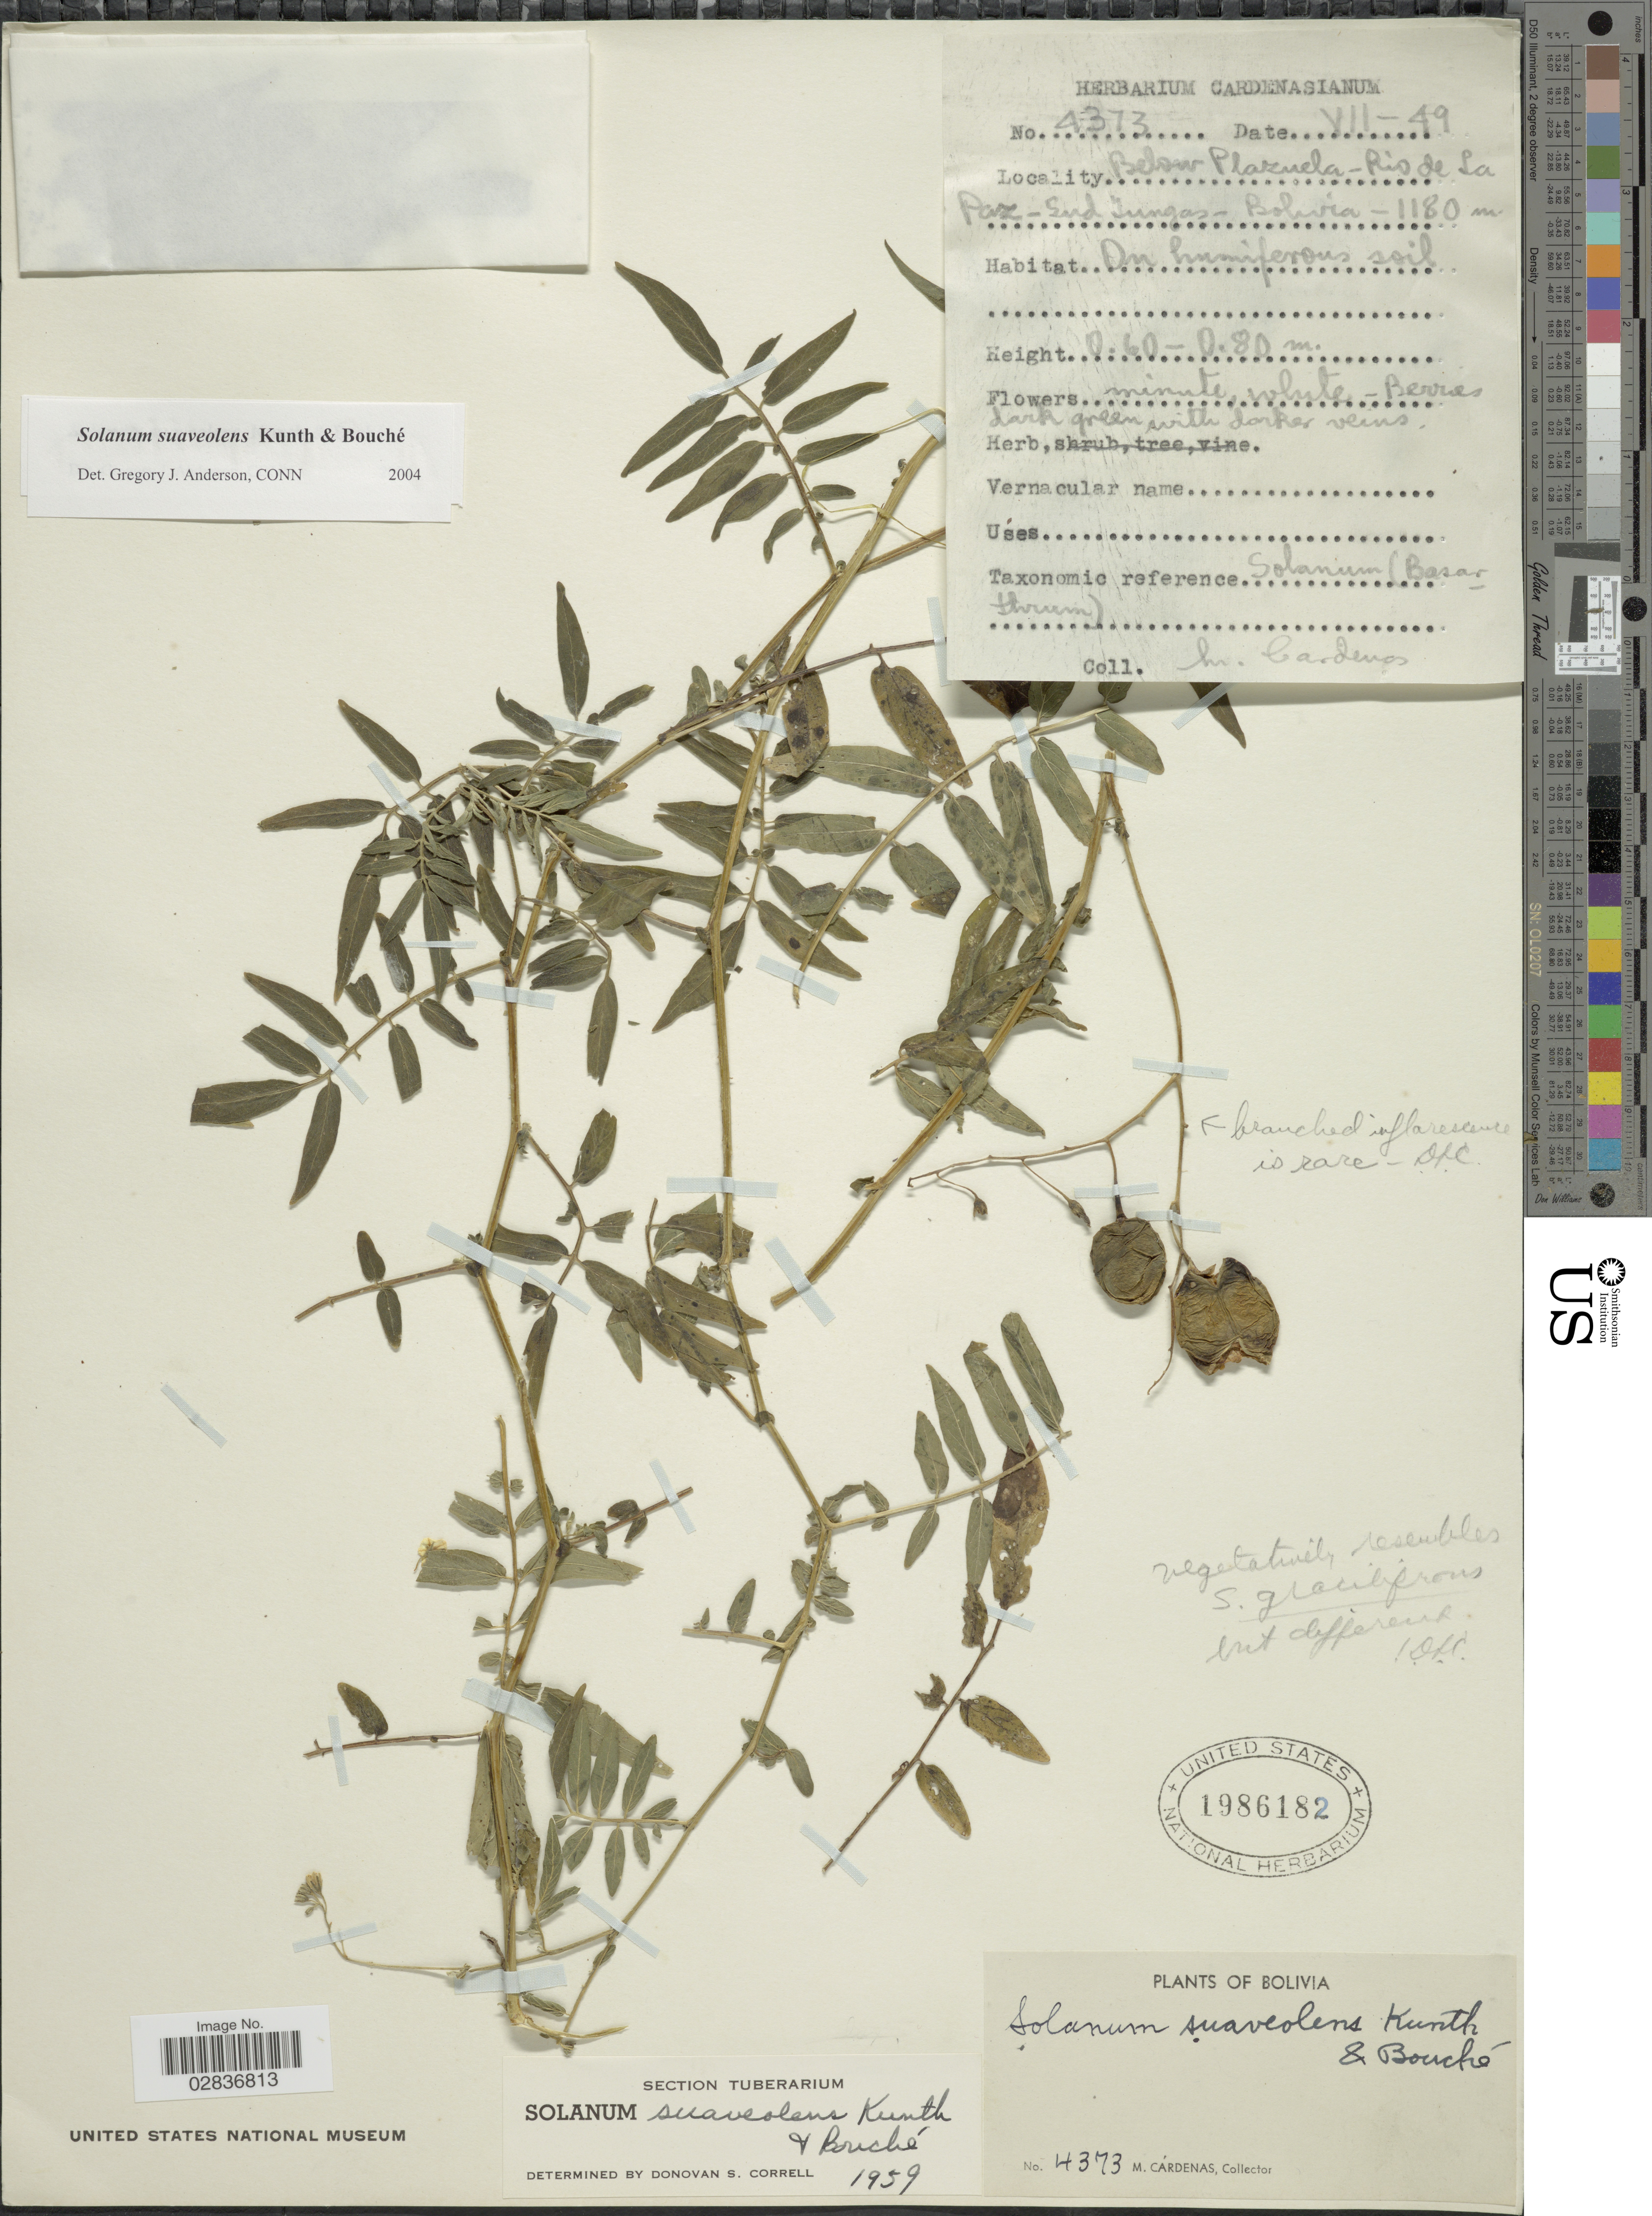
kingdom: Plantae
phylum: Tracheophyta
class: Magnoliopsida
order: Solanales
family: Solanaceae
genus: Solanum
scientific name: Solanum suaveolens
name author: Kunth & C.D. Bouché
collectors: M. Cárdenas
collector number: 4373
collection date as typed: Transcribed d/m/y: /7/49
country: Bolivia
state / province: La Paz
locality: Below Plazuela - Rio de La Paz - Sud Yungas.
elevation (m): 1180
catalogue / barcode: US 1986182